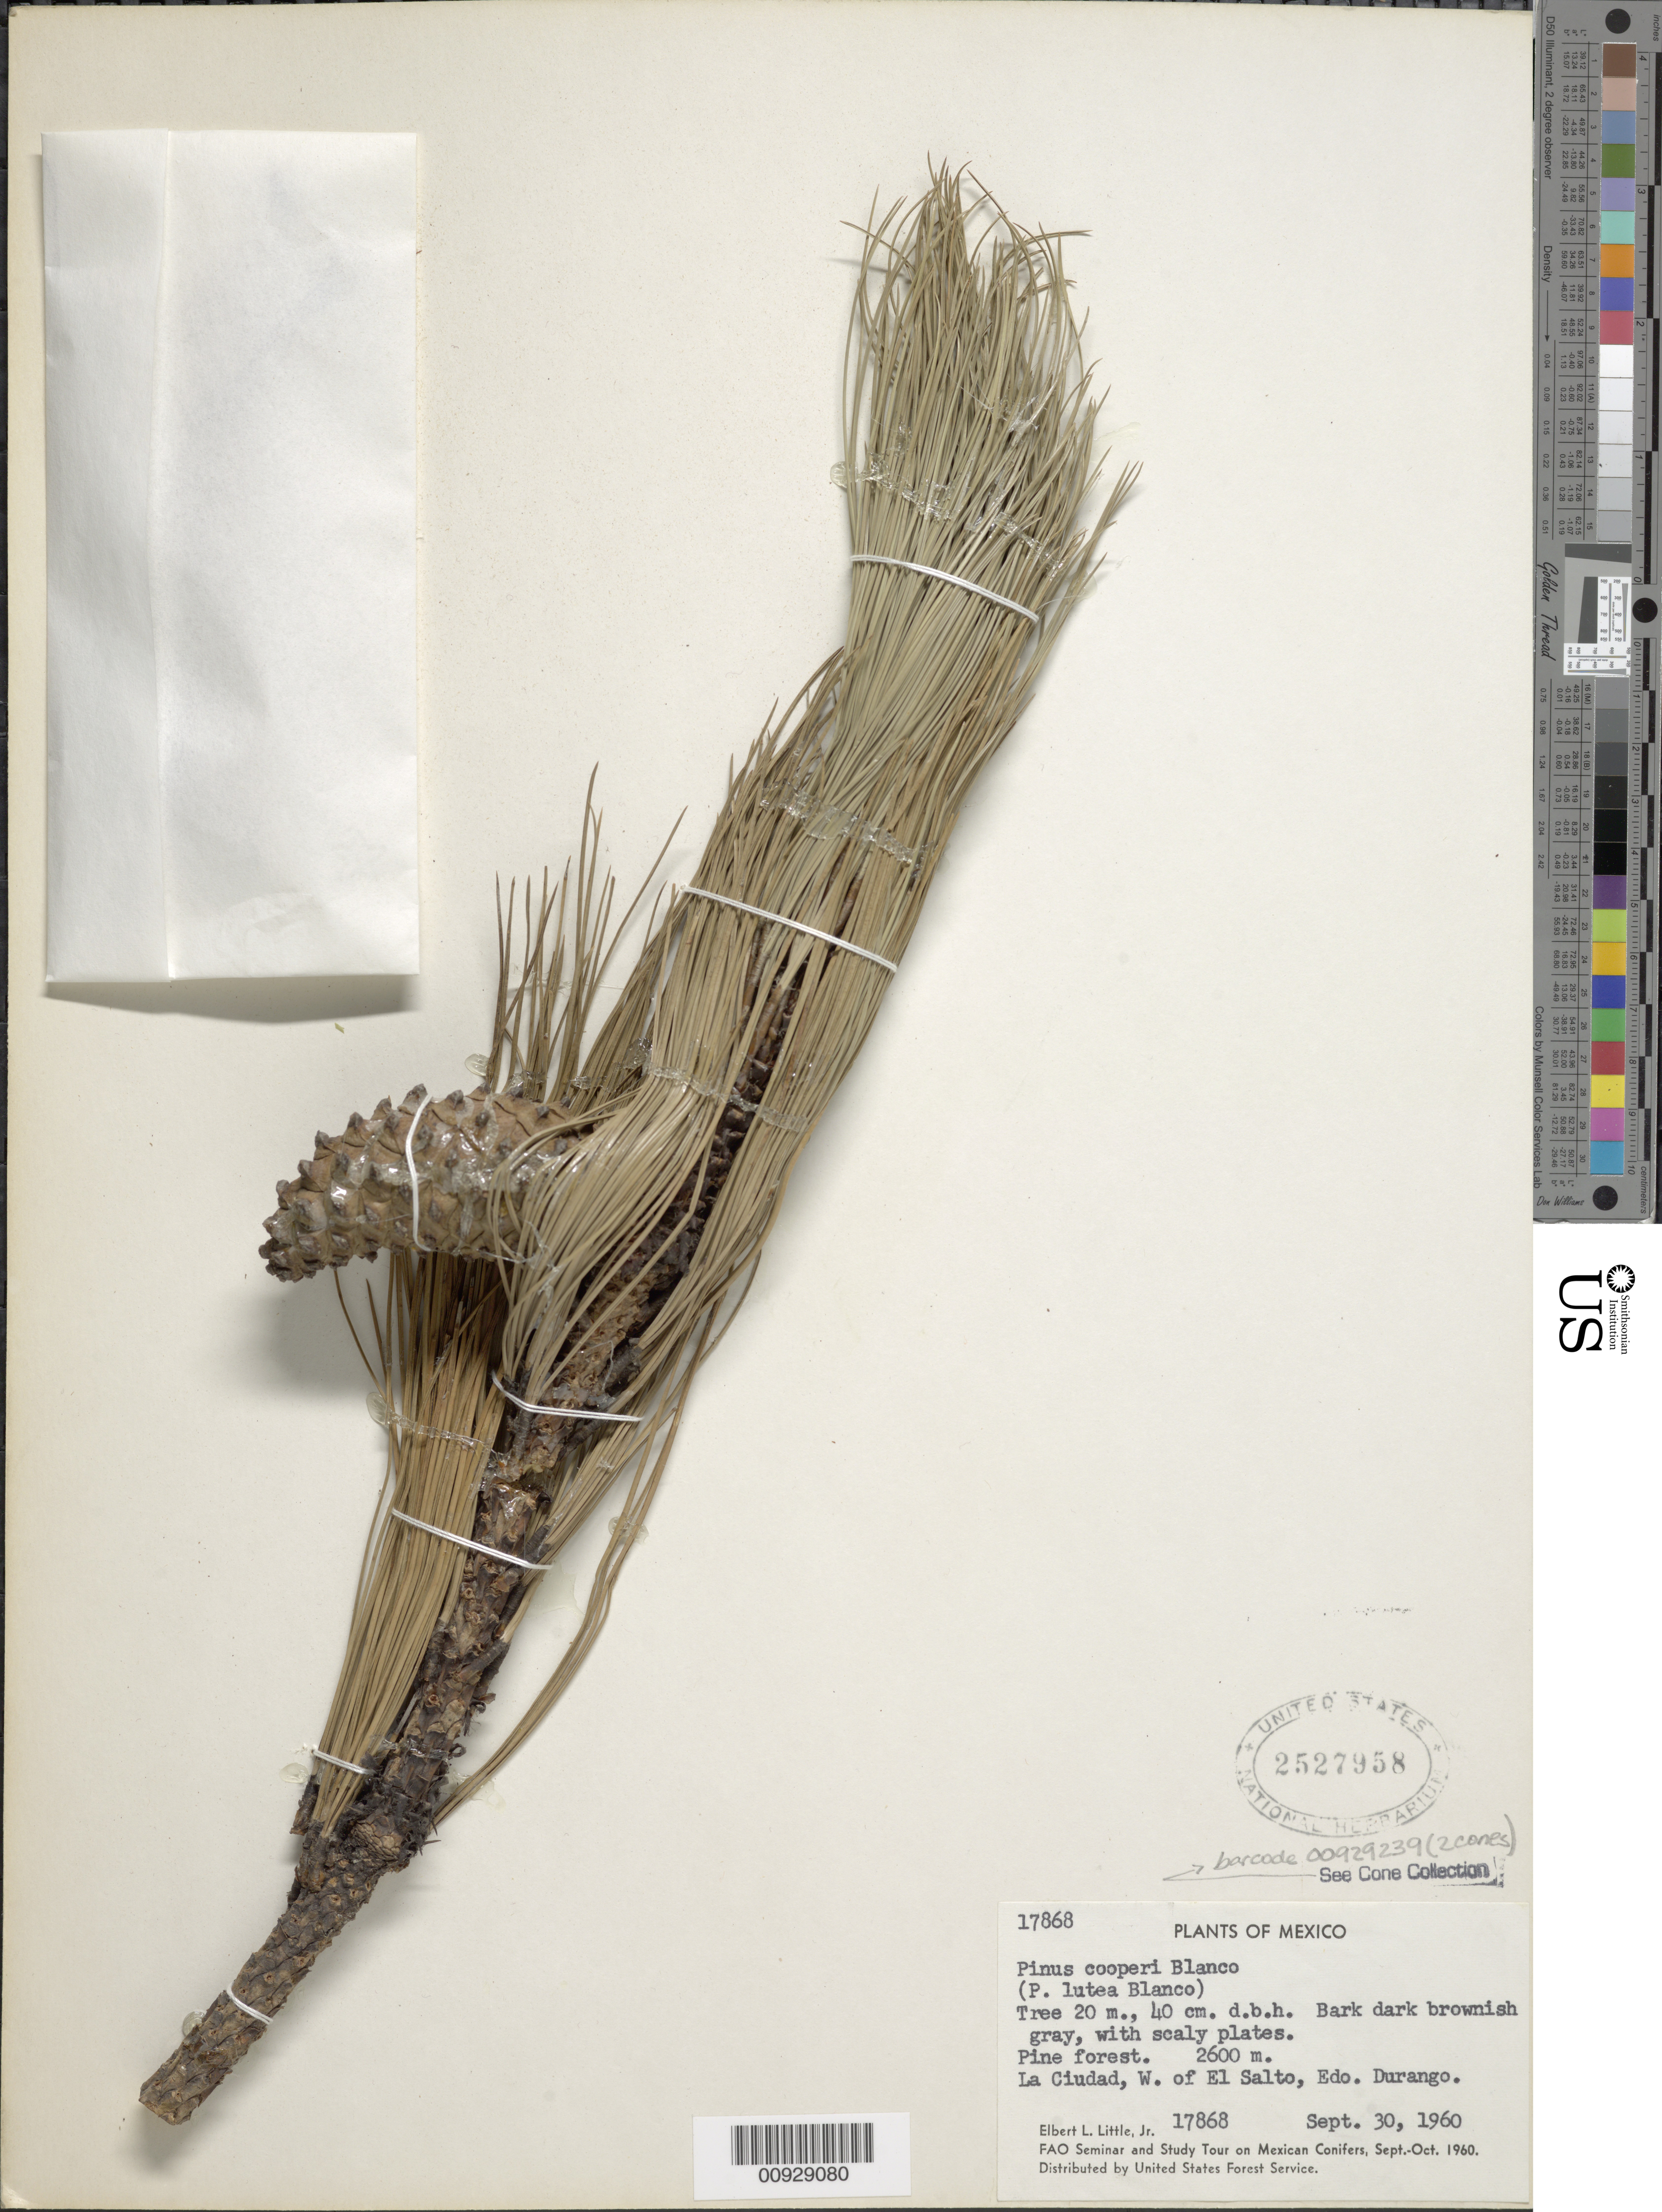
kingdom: Plantae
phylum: Tracheophyta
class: Pinopsida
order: Pinales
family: Pinaceae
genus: Pinus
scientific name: Pinus cooperi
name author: C.E. Blanco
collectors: E. L. Little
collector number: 17868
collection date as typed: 30 Sep 1960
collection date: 1960-09-30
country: Mexico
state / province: Durango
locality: La Ciudad, W of El Salto.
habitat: Pine forest.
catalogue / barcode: US 2527958